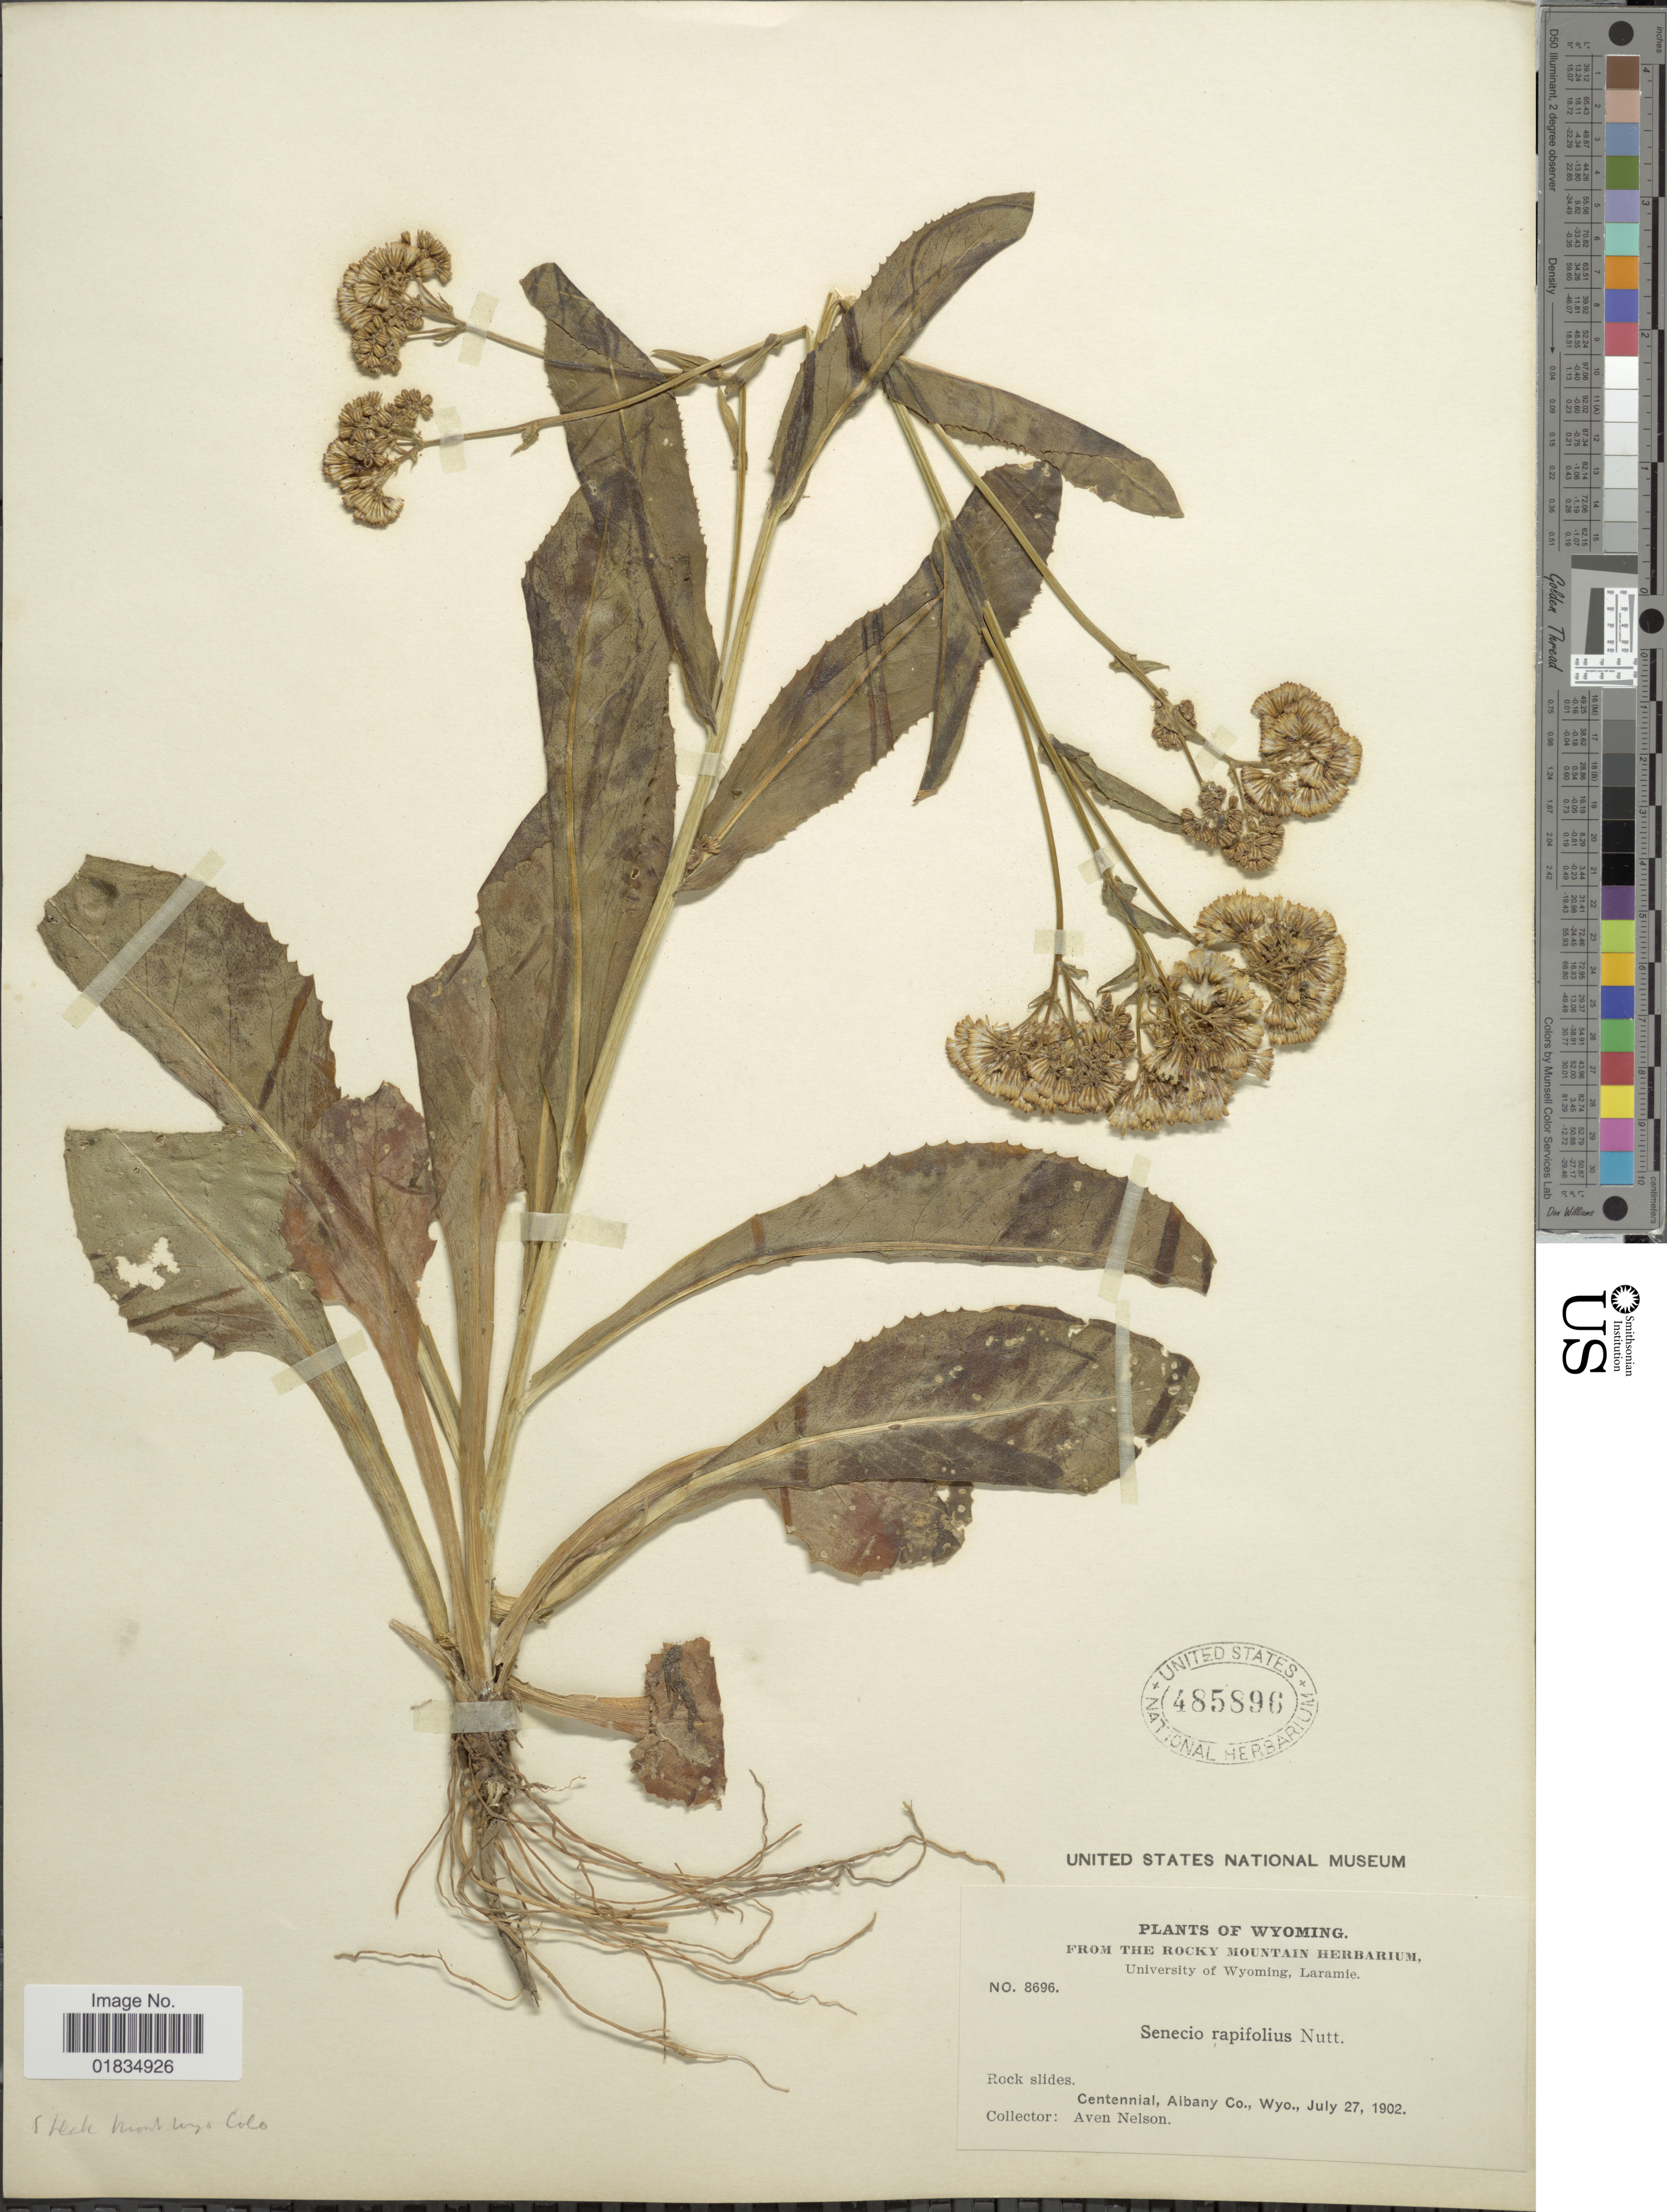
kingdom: Plantae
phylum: Tracheophyta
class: Magnoliopsida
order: Asterales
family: Asteraceae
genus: Senecio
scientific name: Senecio rapifolius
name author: Nutt.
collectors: A. Nelson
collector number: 8696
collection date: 1902-07-27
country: United States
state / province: Wyoming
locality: Centennial, Albany Co.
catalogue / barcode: US 485896